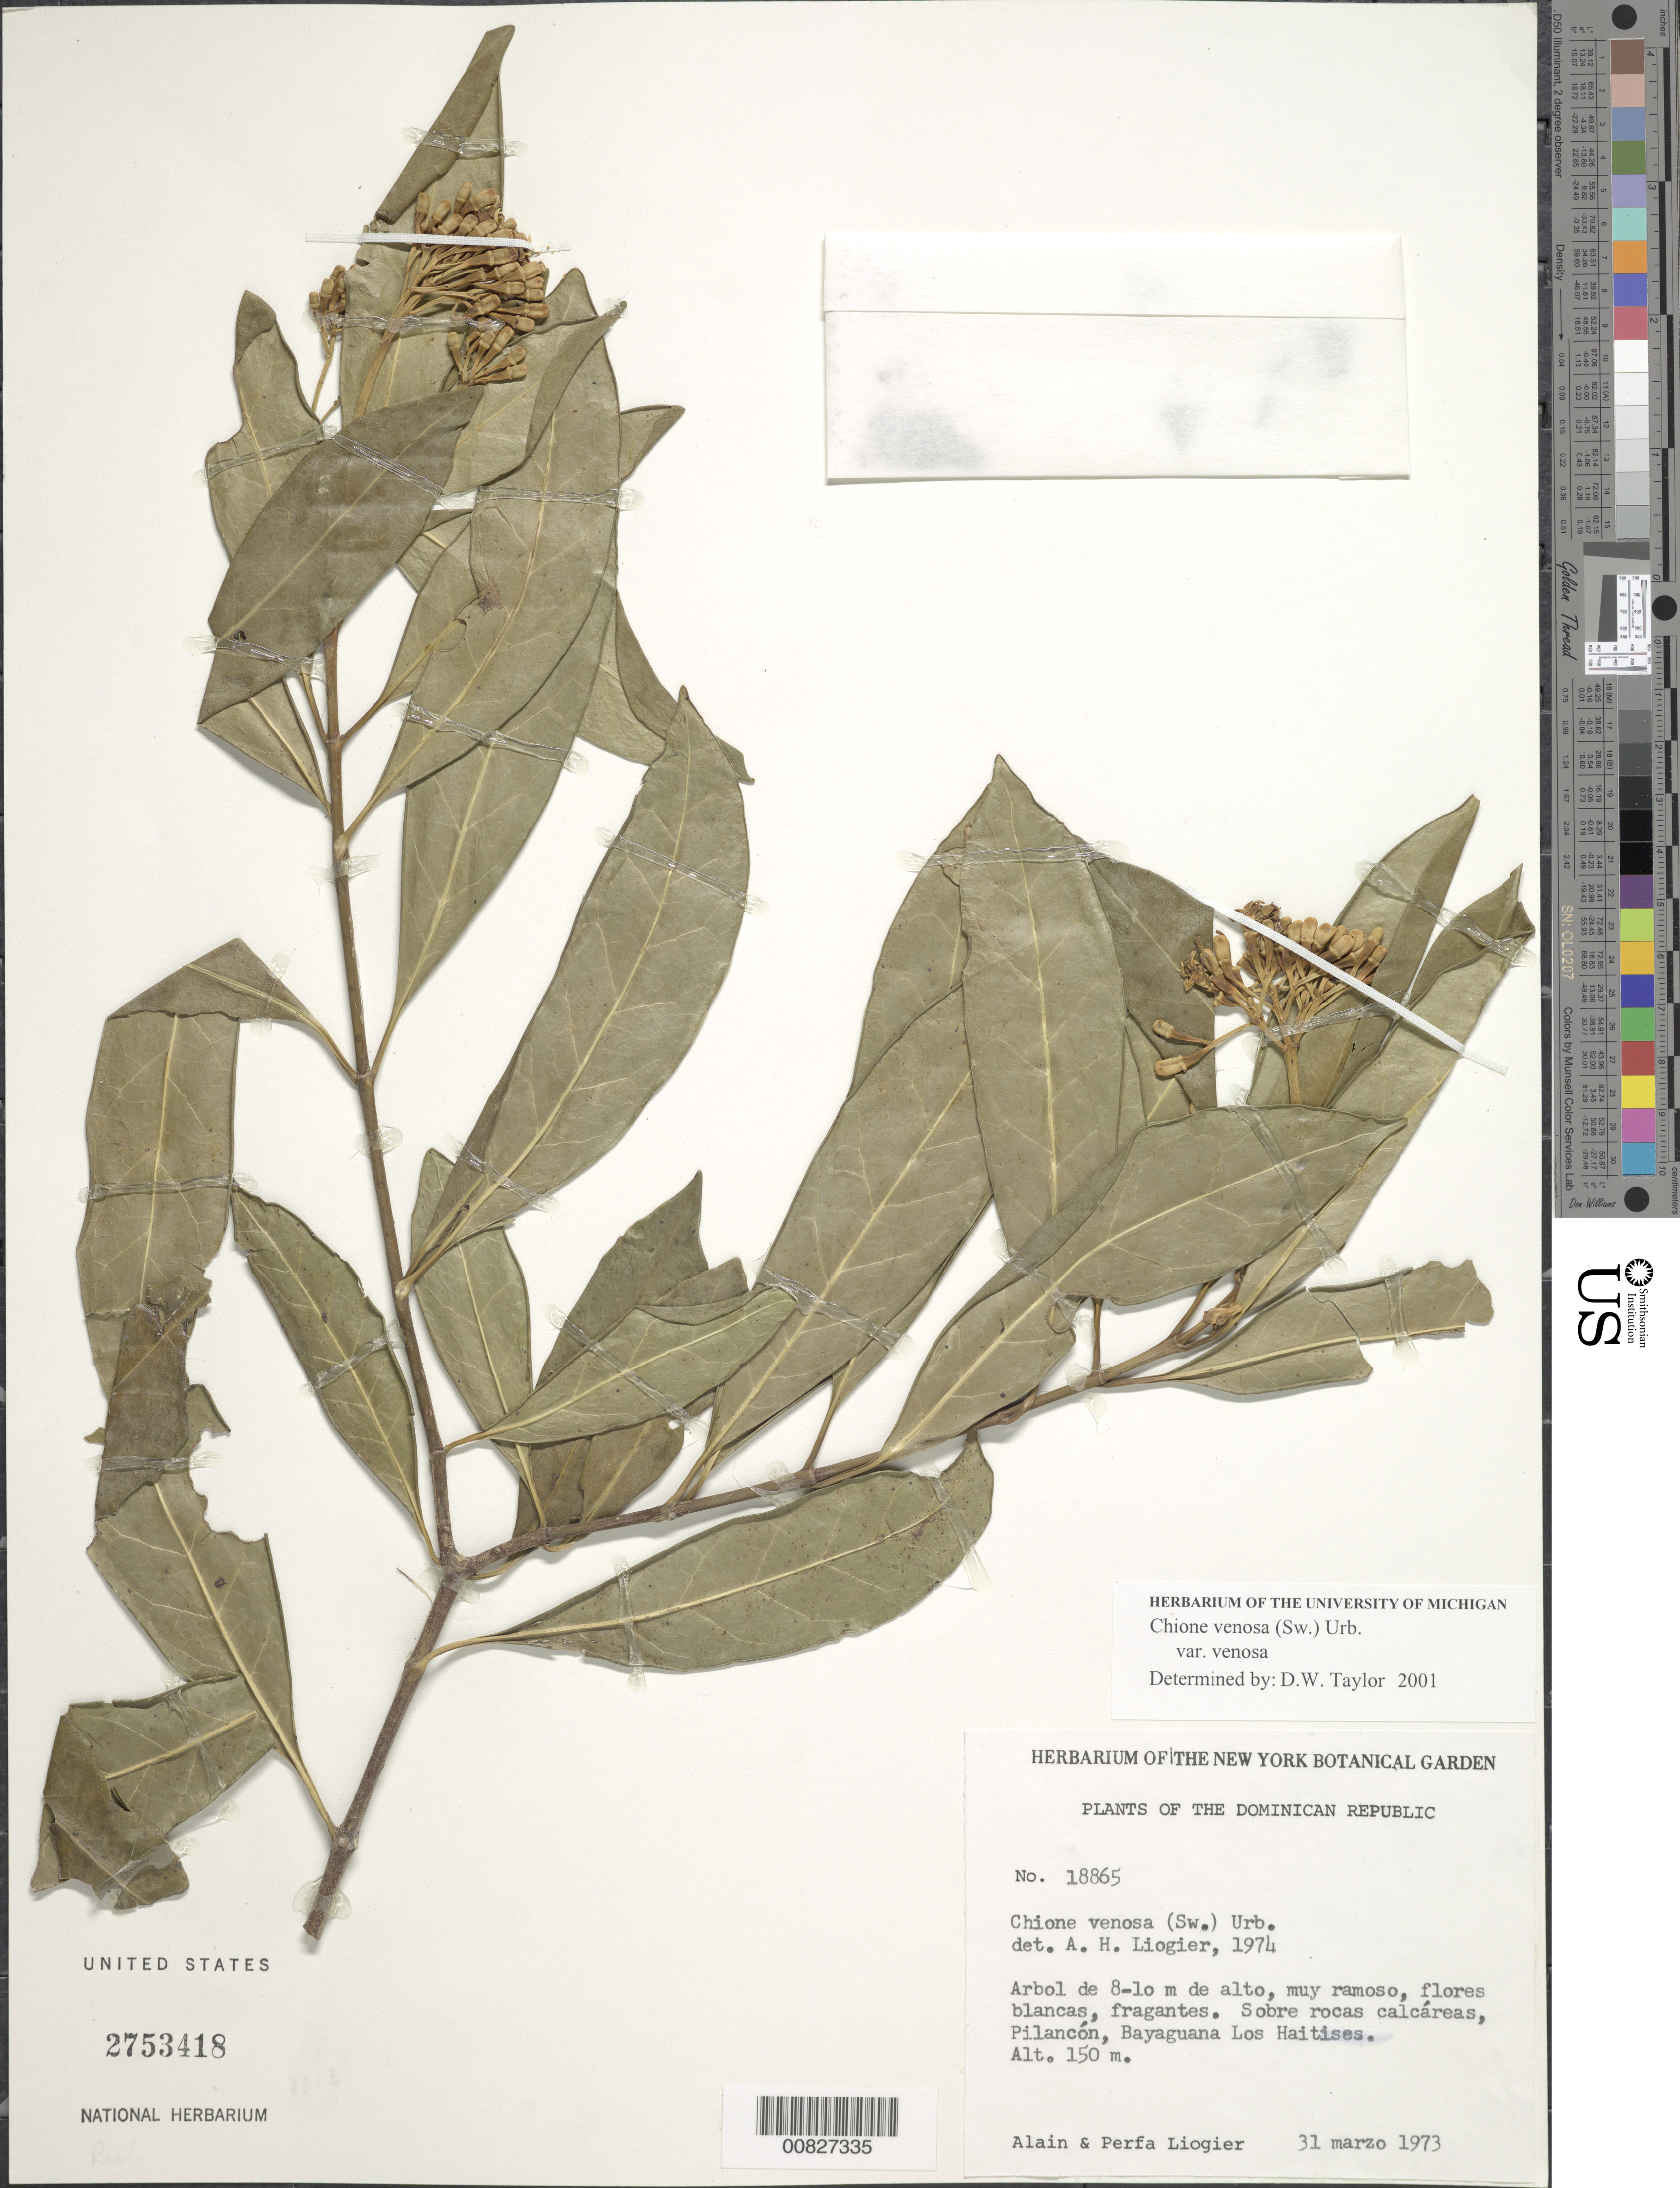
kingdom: Plantae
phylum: Tracheophyta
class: Magnoliopsida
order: Gentianales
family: Rubiaceae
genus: Chione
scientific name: Chione venosa var. venosa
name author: (Sw.) Urb.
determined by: Taylor, D. W., (MICH), University of Michigan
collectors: A. H. Liogier & M. P. Liogier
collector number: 18865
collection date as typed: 31 Mar 1973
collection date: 1973-03-31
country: Dominican Republic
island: Hispaniola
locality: Pilancón, Bayaguana Los Haitises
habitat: Sobre rocas calcáreas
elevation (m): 150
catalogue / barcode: US 2753418